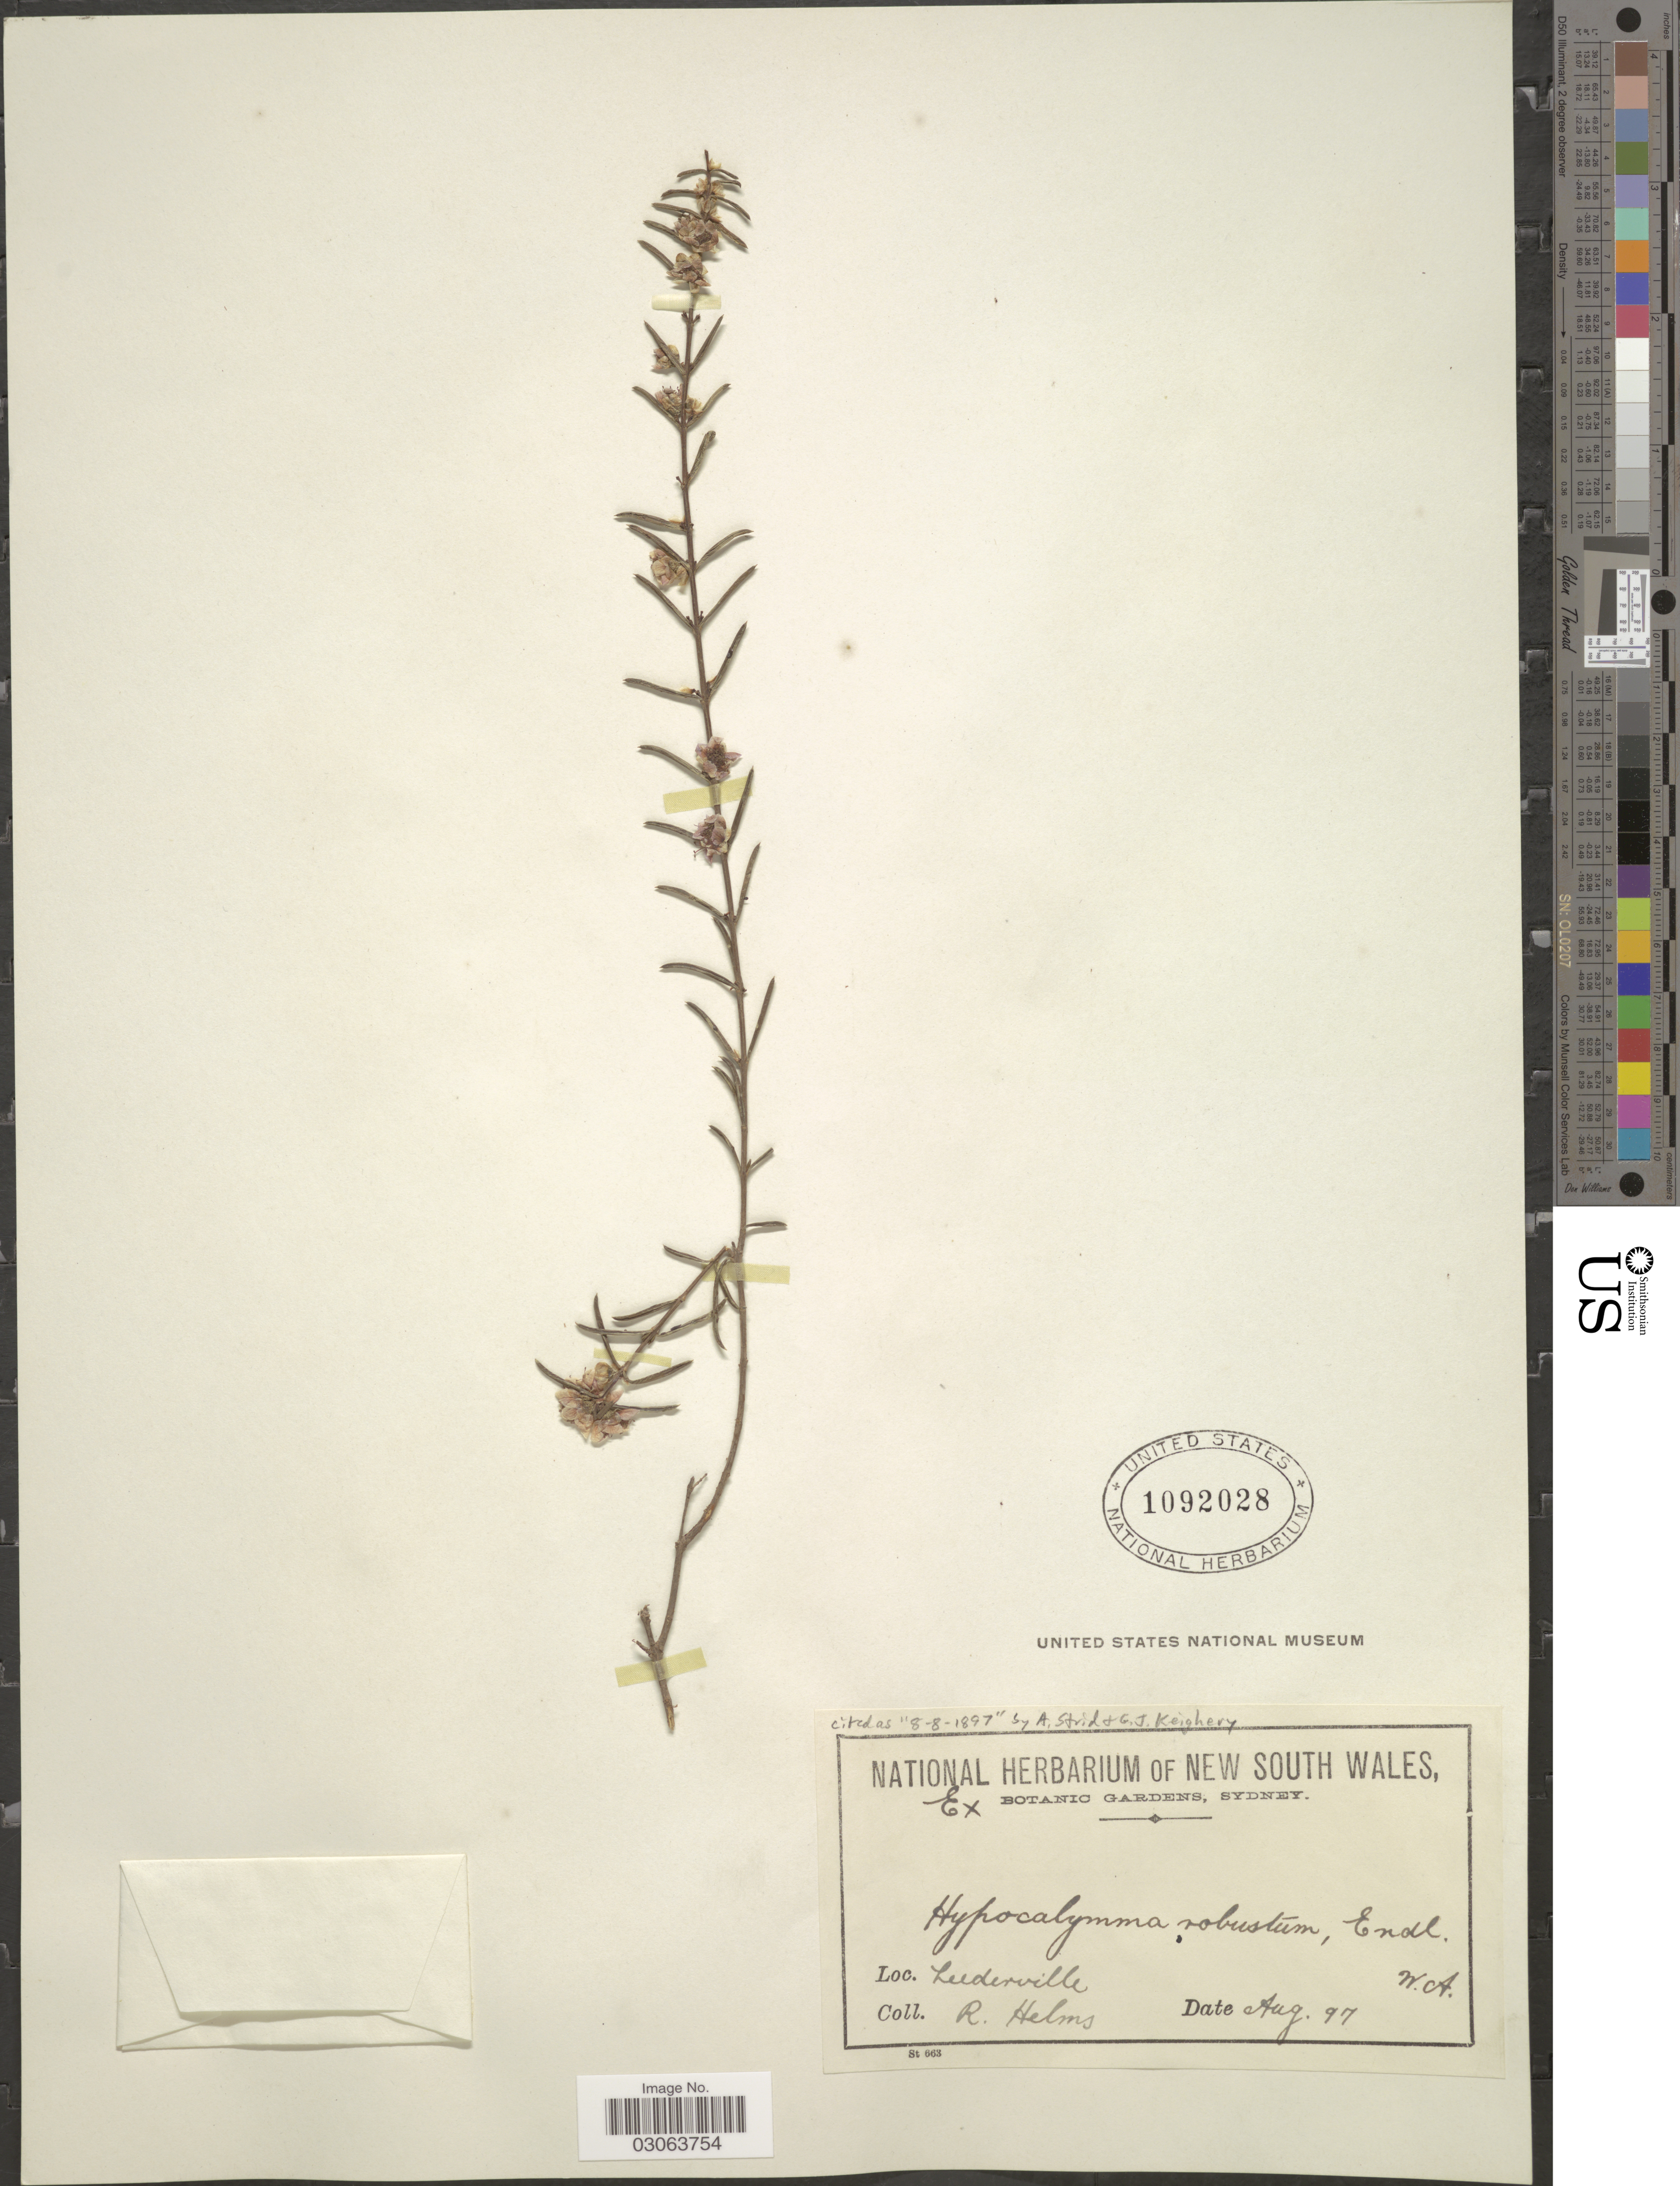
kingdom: Plantae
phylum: Tracheophyta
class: Magnoliopsida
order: Myrtales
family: Myrtaceae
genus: Hypocalymma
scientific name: Hypocalymma robustum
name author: (Endl.) Lindl.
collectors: R. Helms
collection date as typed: Transcribed d/m/y: /8/97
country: Australia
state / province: Western Australia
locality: Lunderville.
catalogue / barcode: US 1092028